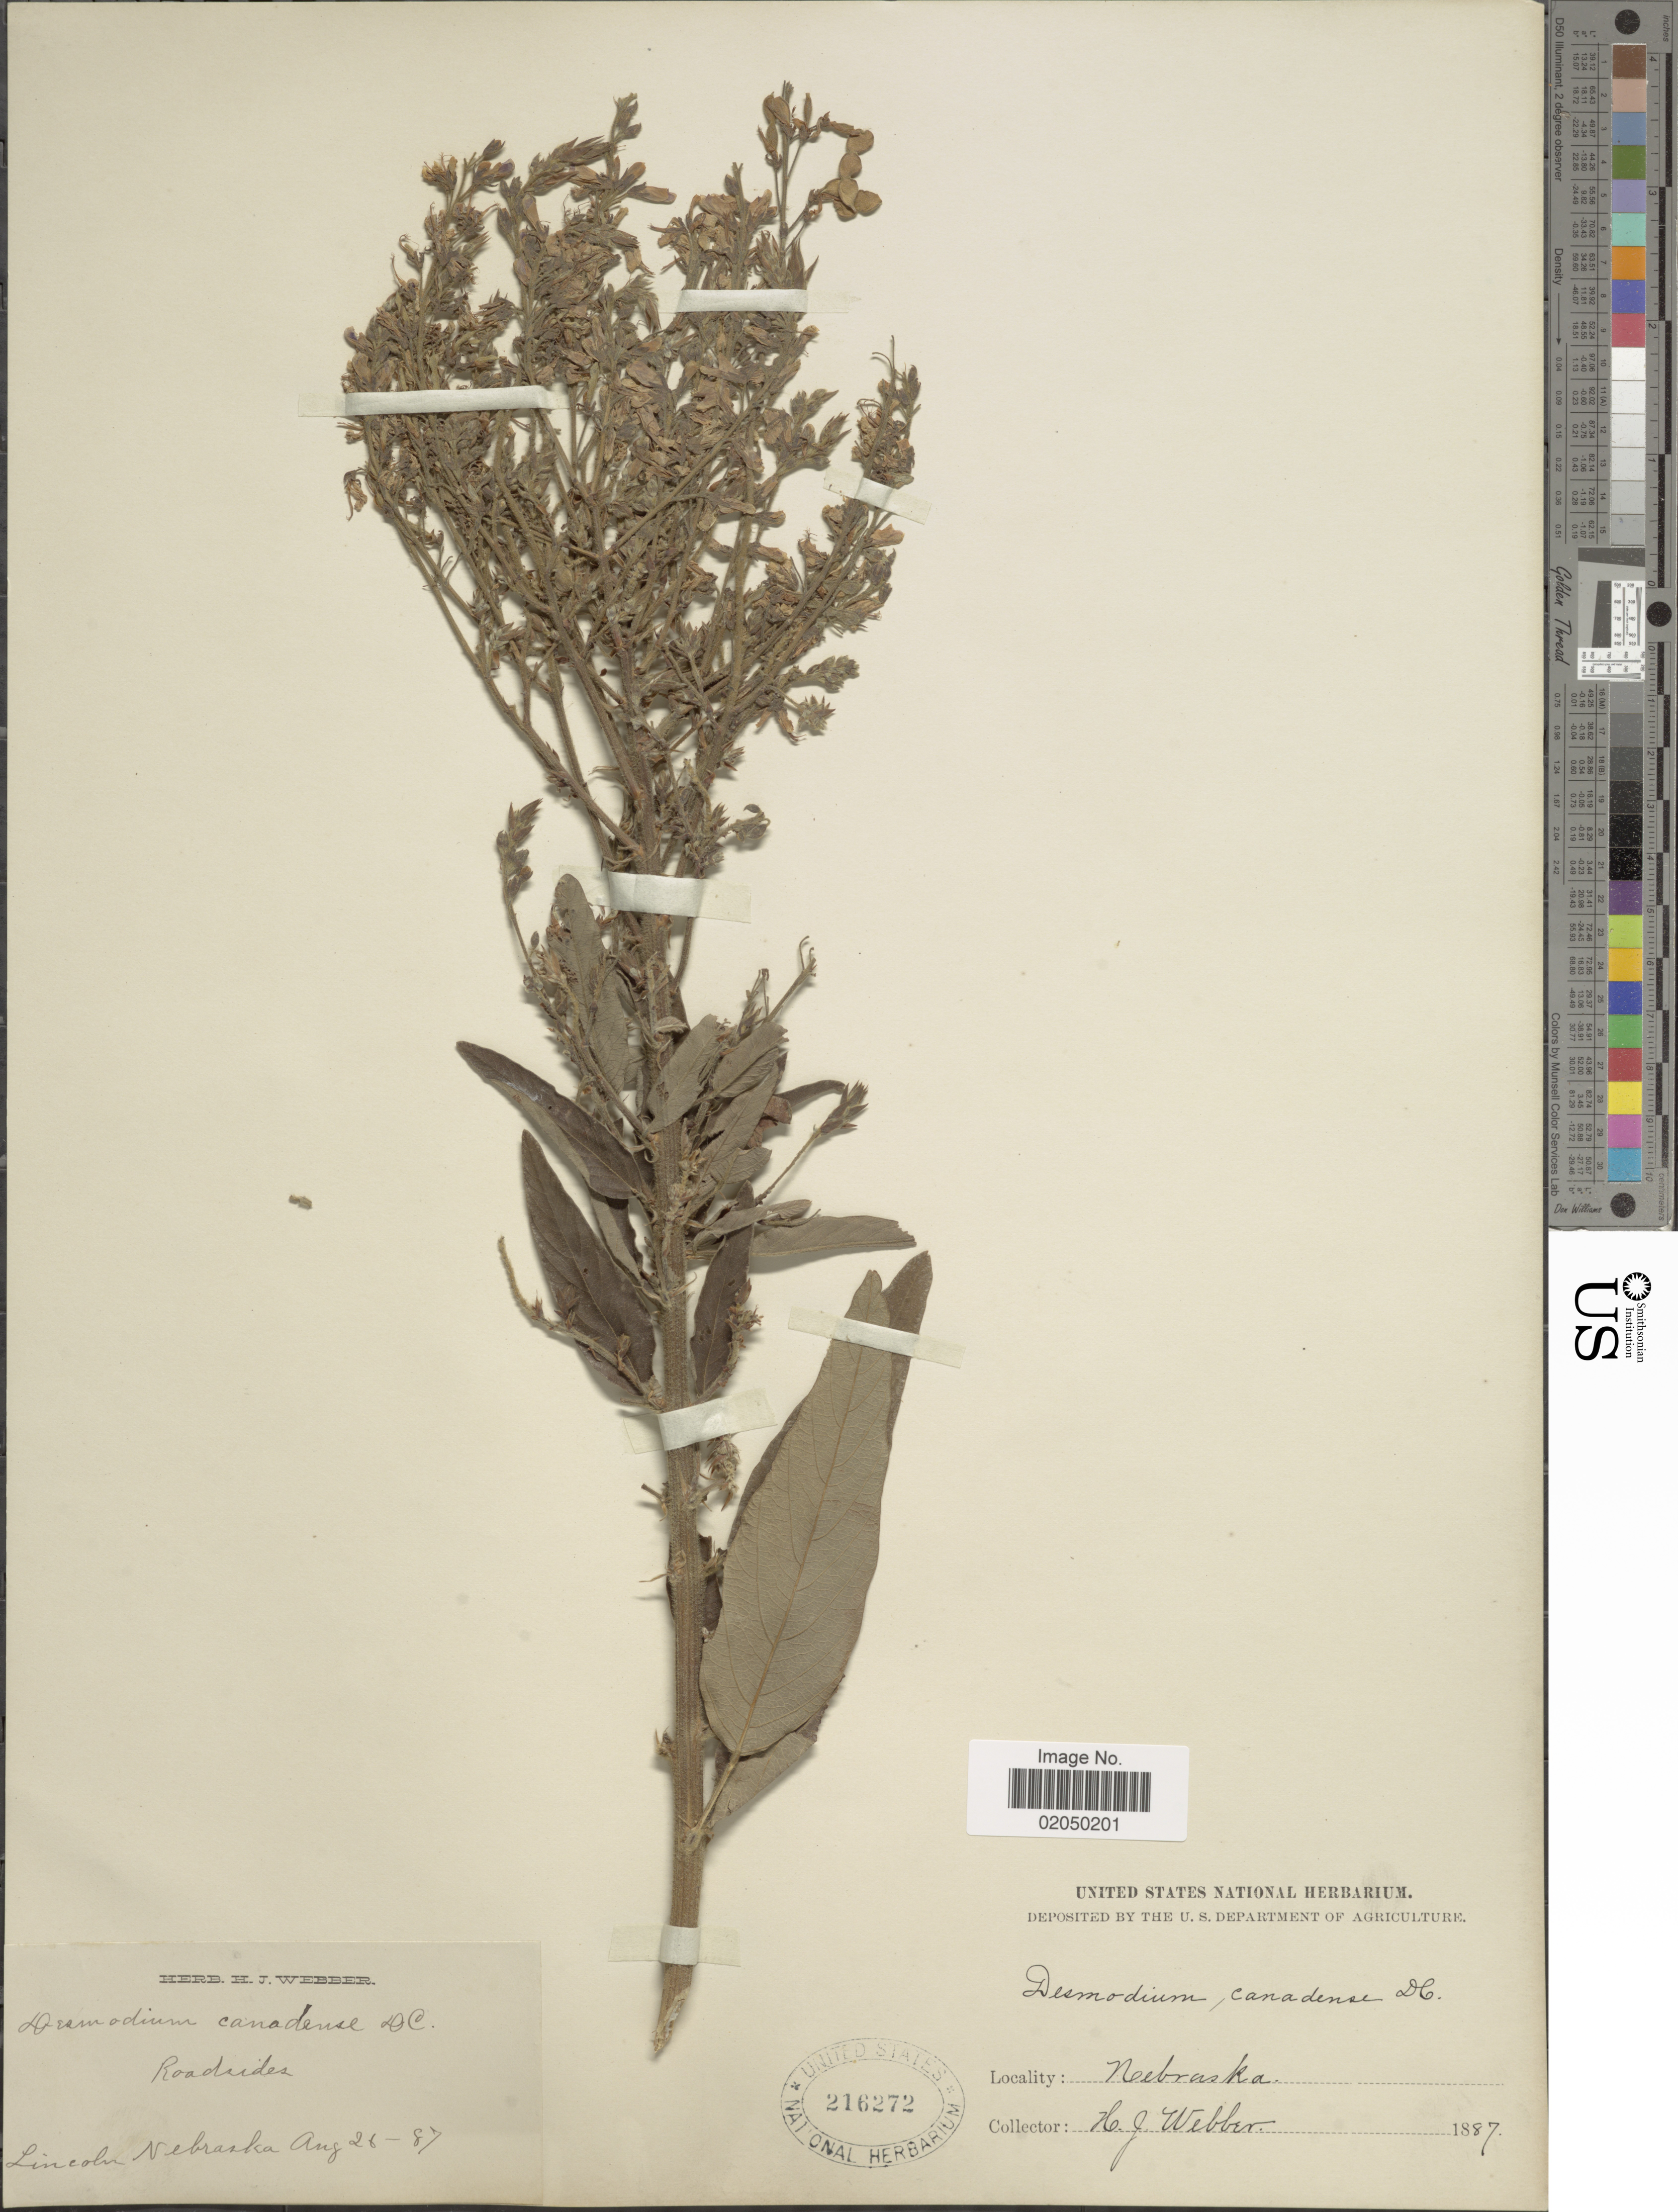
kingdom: Plantae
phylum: Tracheophyta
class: Magnoliopsida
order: Fabales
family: Fabaceae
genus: Desmodium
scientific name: Desmodium canadense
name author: (L.) DC.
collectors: H. Webber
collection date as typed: Transcribed d/m/y: 26/8/87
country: United States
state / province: Nebraska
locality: Lincoln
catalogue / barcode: US 216272